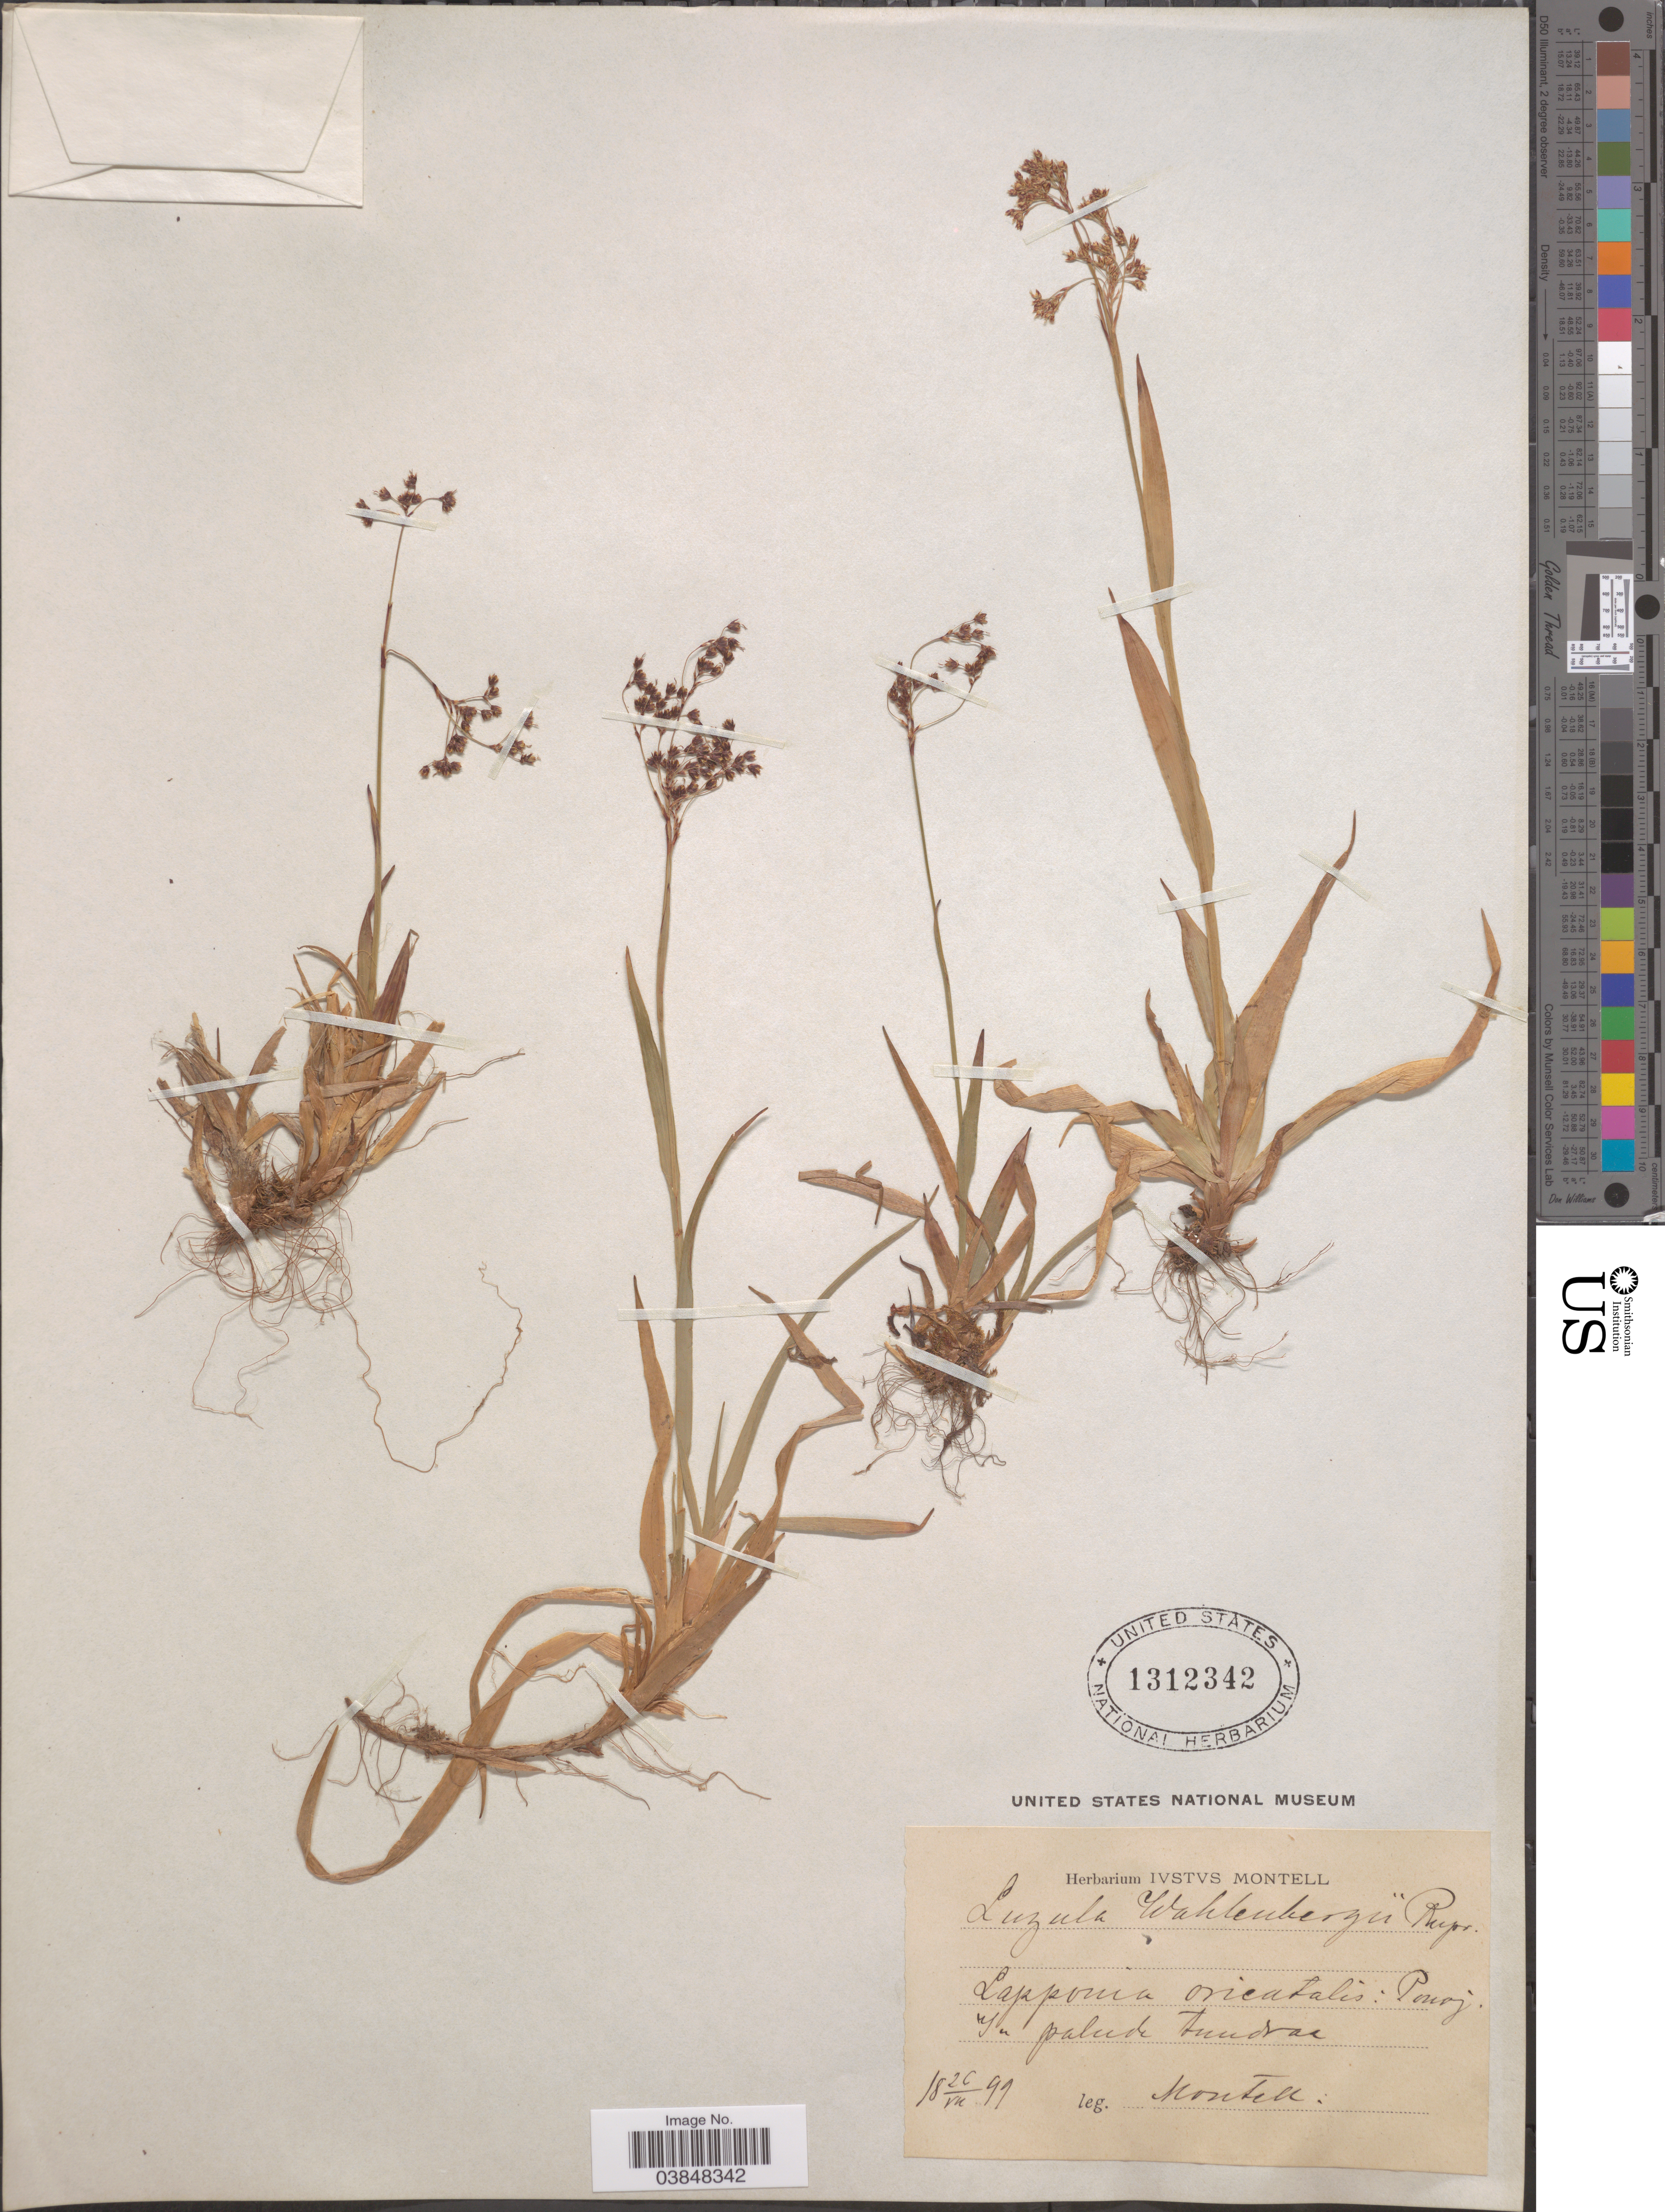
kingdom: Plantae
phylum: Tracheophyta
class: Liliopsida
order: Poales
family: Juncaceae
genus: Luzula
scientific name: Luzula wahlenbergii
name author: Rupr.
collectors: I. Montell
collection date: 1899-07-26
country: Finland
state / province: Lappi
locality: Lapponia orientalis: Ponoj. In palude tudrae.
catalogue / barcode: US 1312342